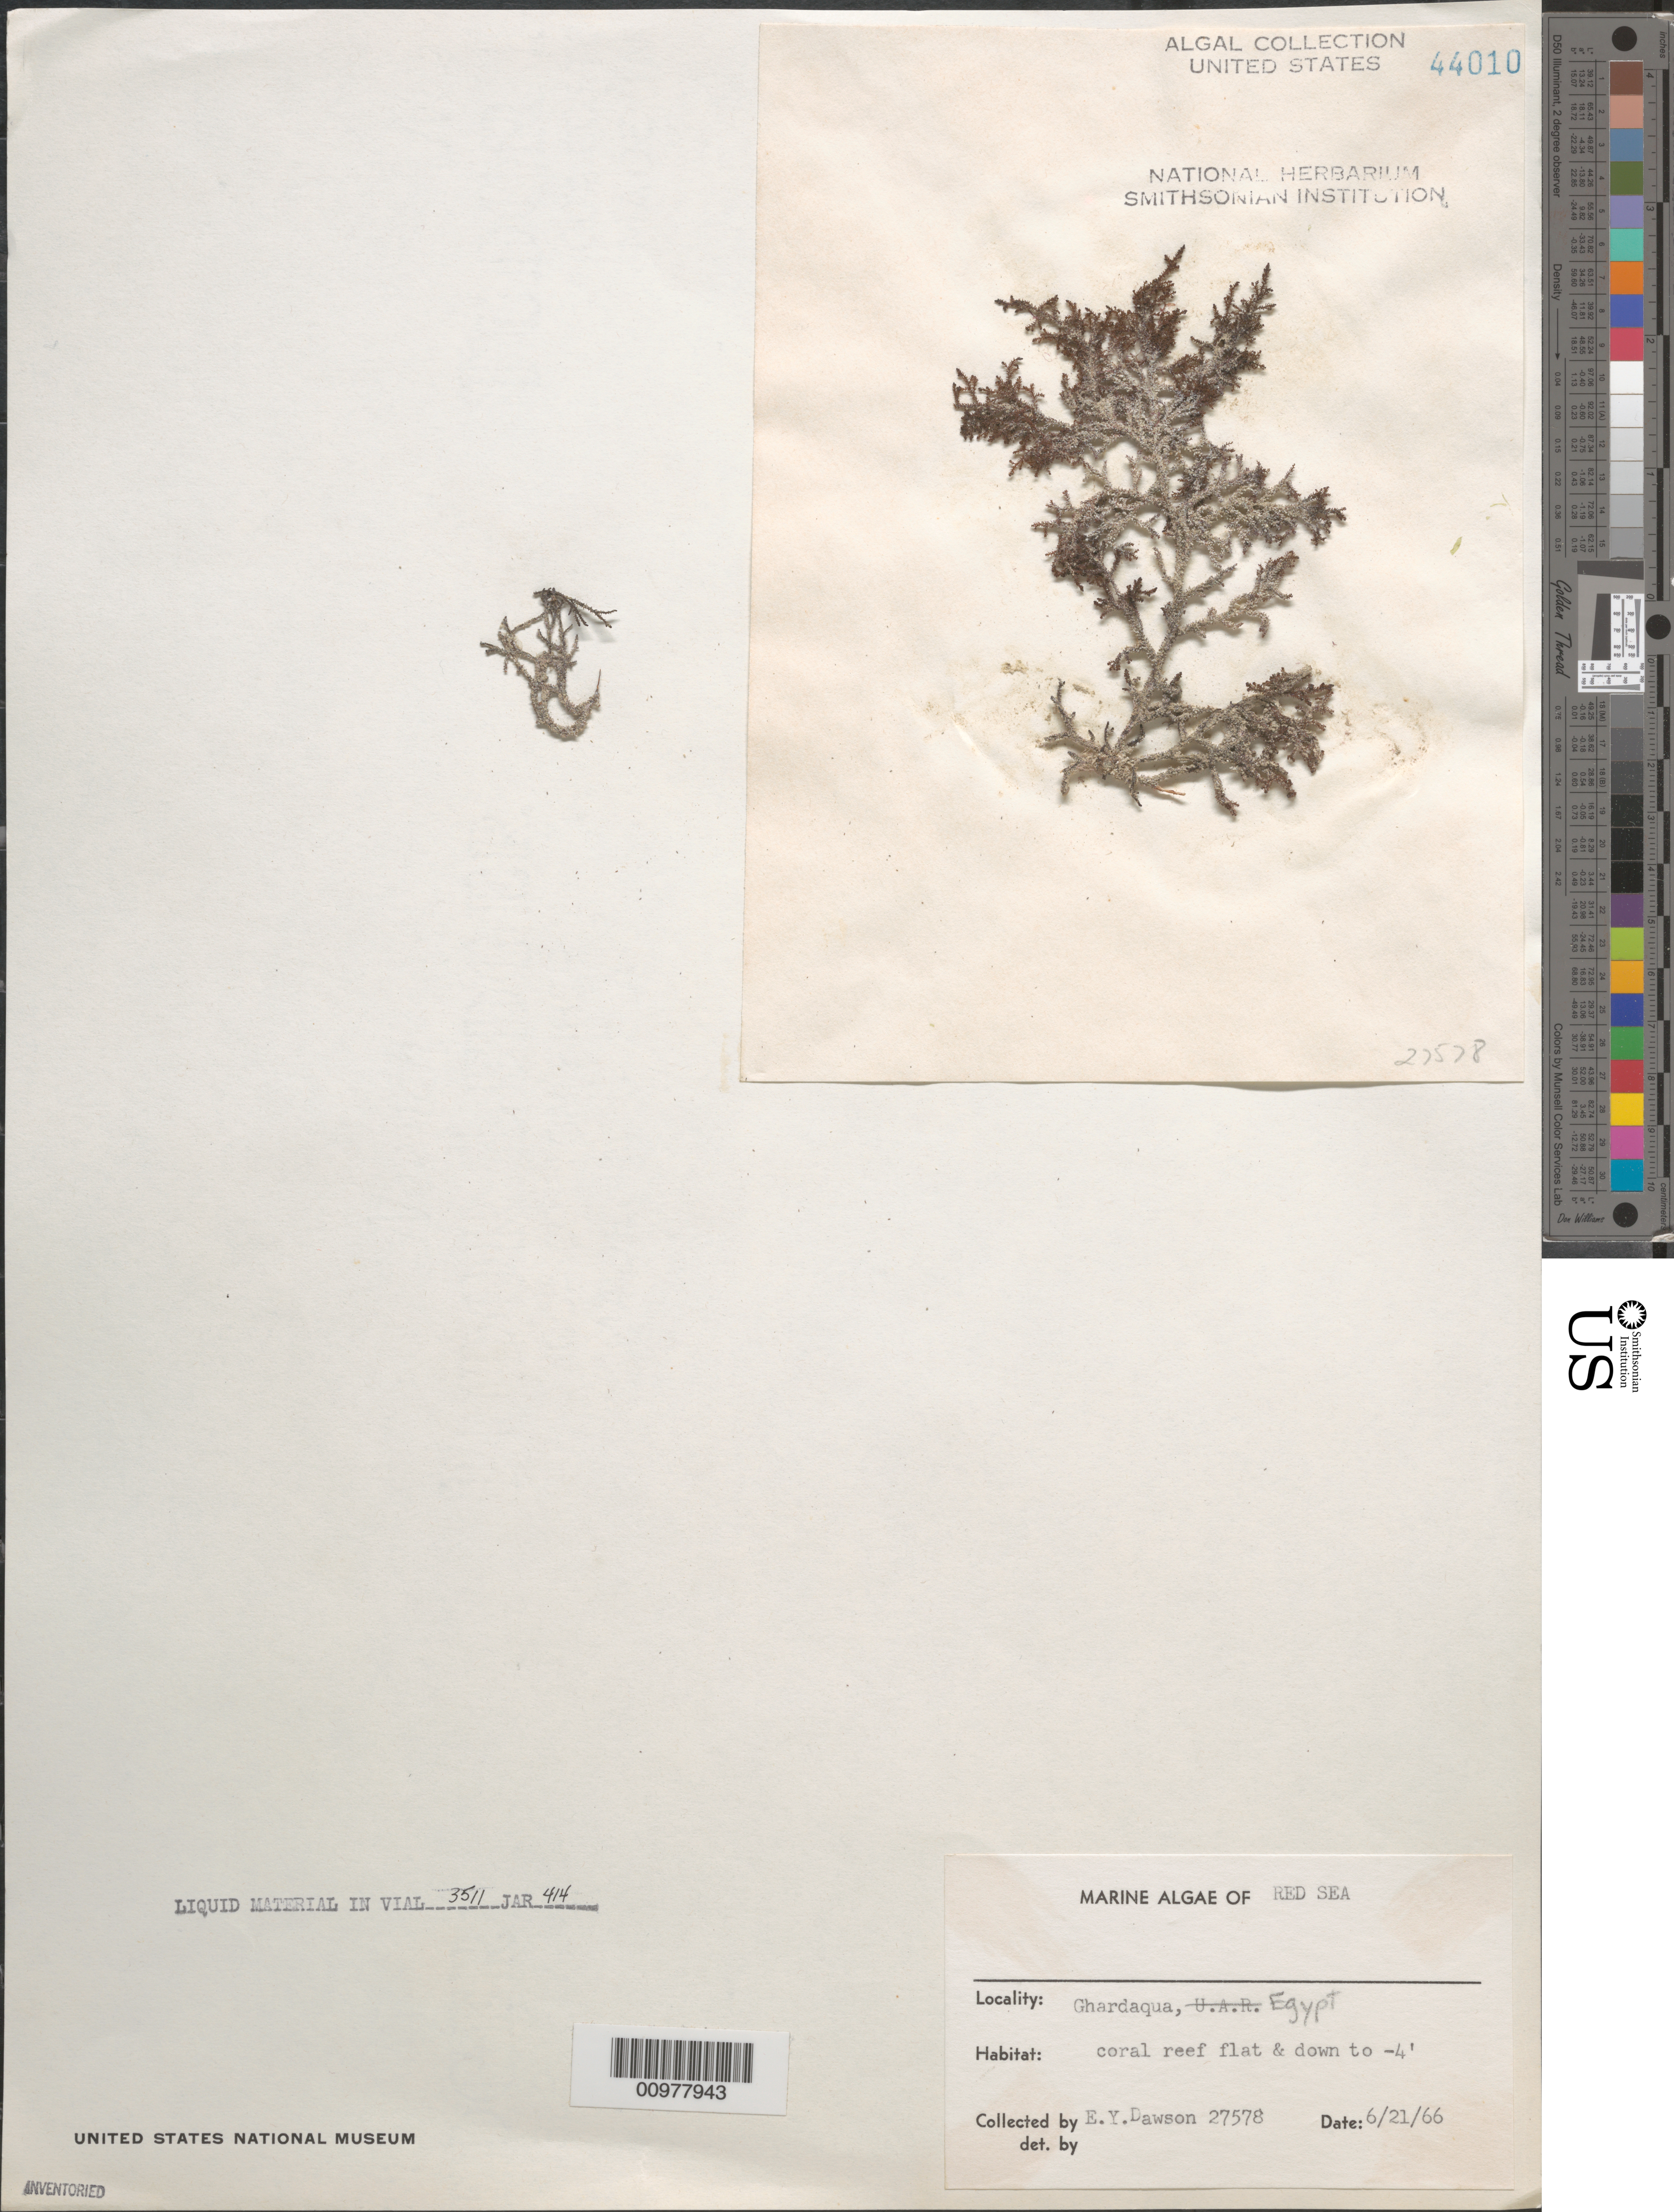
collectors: E. Y. Dawson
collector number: EYD 27578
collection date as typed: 21 Jun 1966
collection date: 1966-06-21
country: Egypt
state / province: Al Bahr al Ahmar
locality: Ghardaqua, Red Sea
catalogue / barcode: US 44010